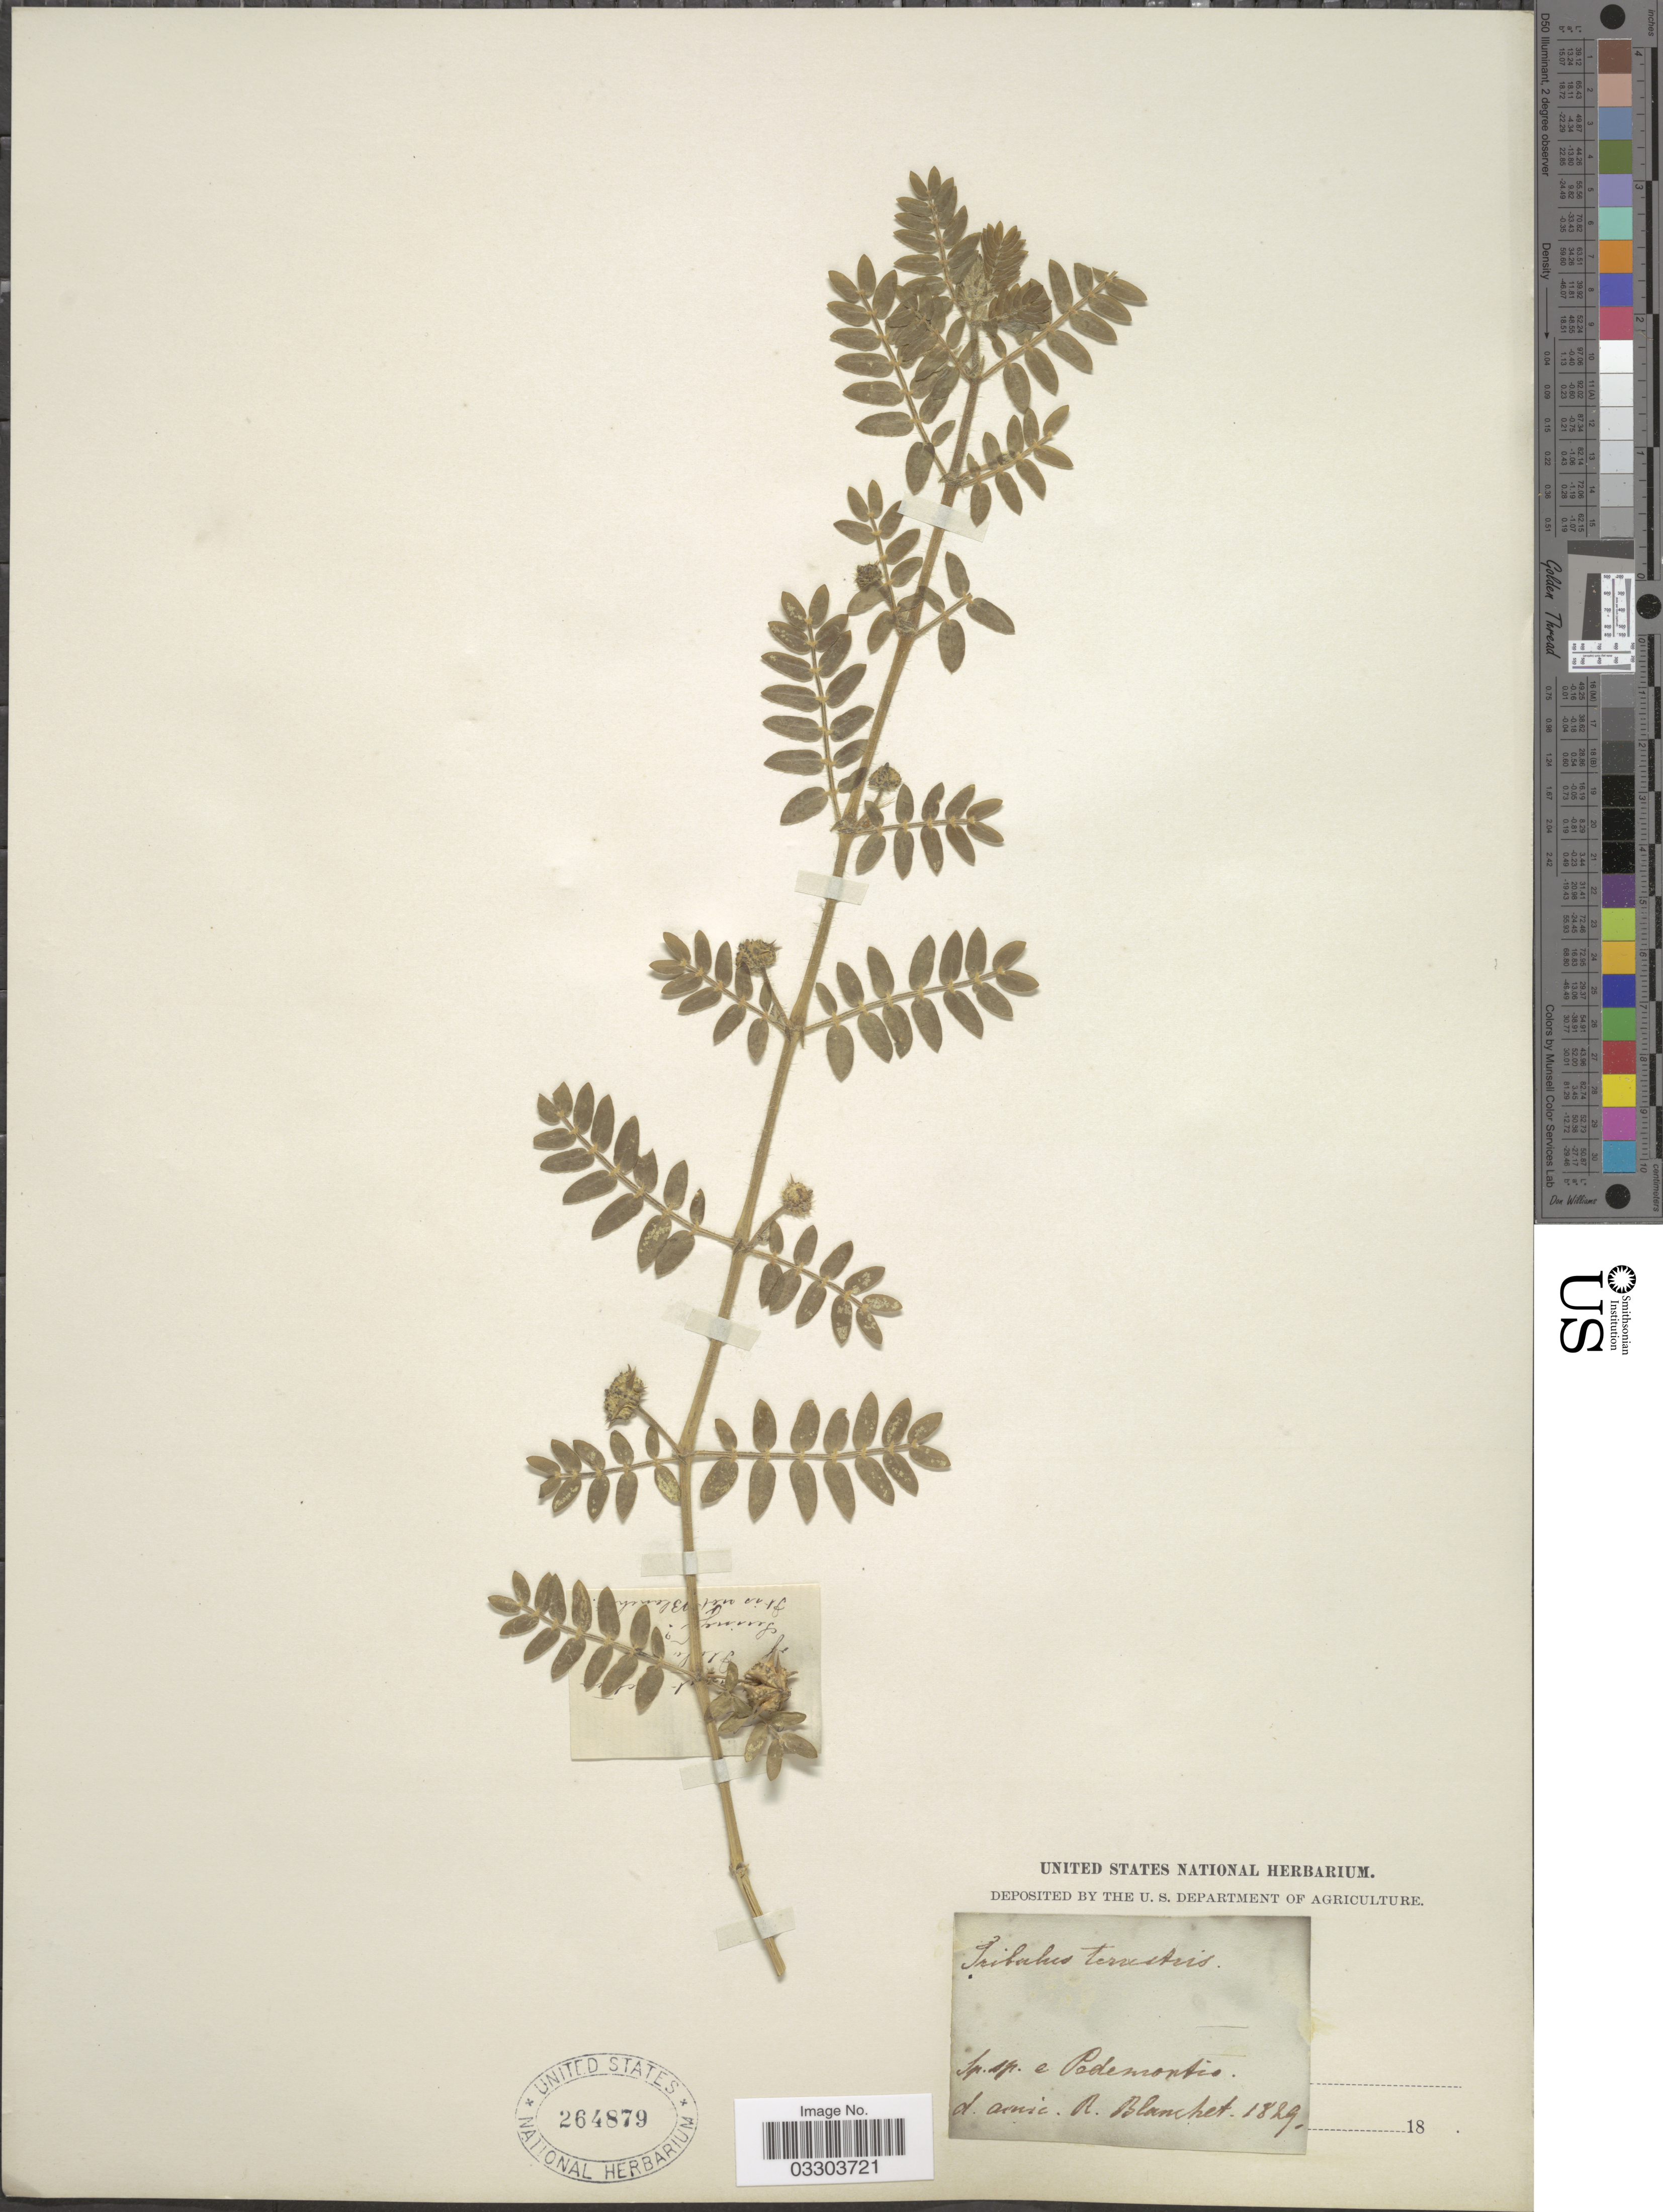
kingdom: Plantae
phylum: Tracheophyta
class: Magnoliopsida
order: Zygophyllales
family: Zygophyllaceae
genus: Tribulus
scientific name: Tribulus terrestris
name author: L.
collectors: R. Blanchet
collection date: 1829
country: Italy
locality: In. sp. e. Pedemontis d. Amic. [interpreted]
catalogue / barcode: US 264879